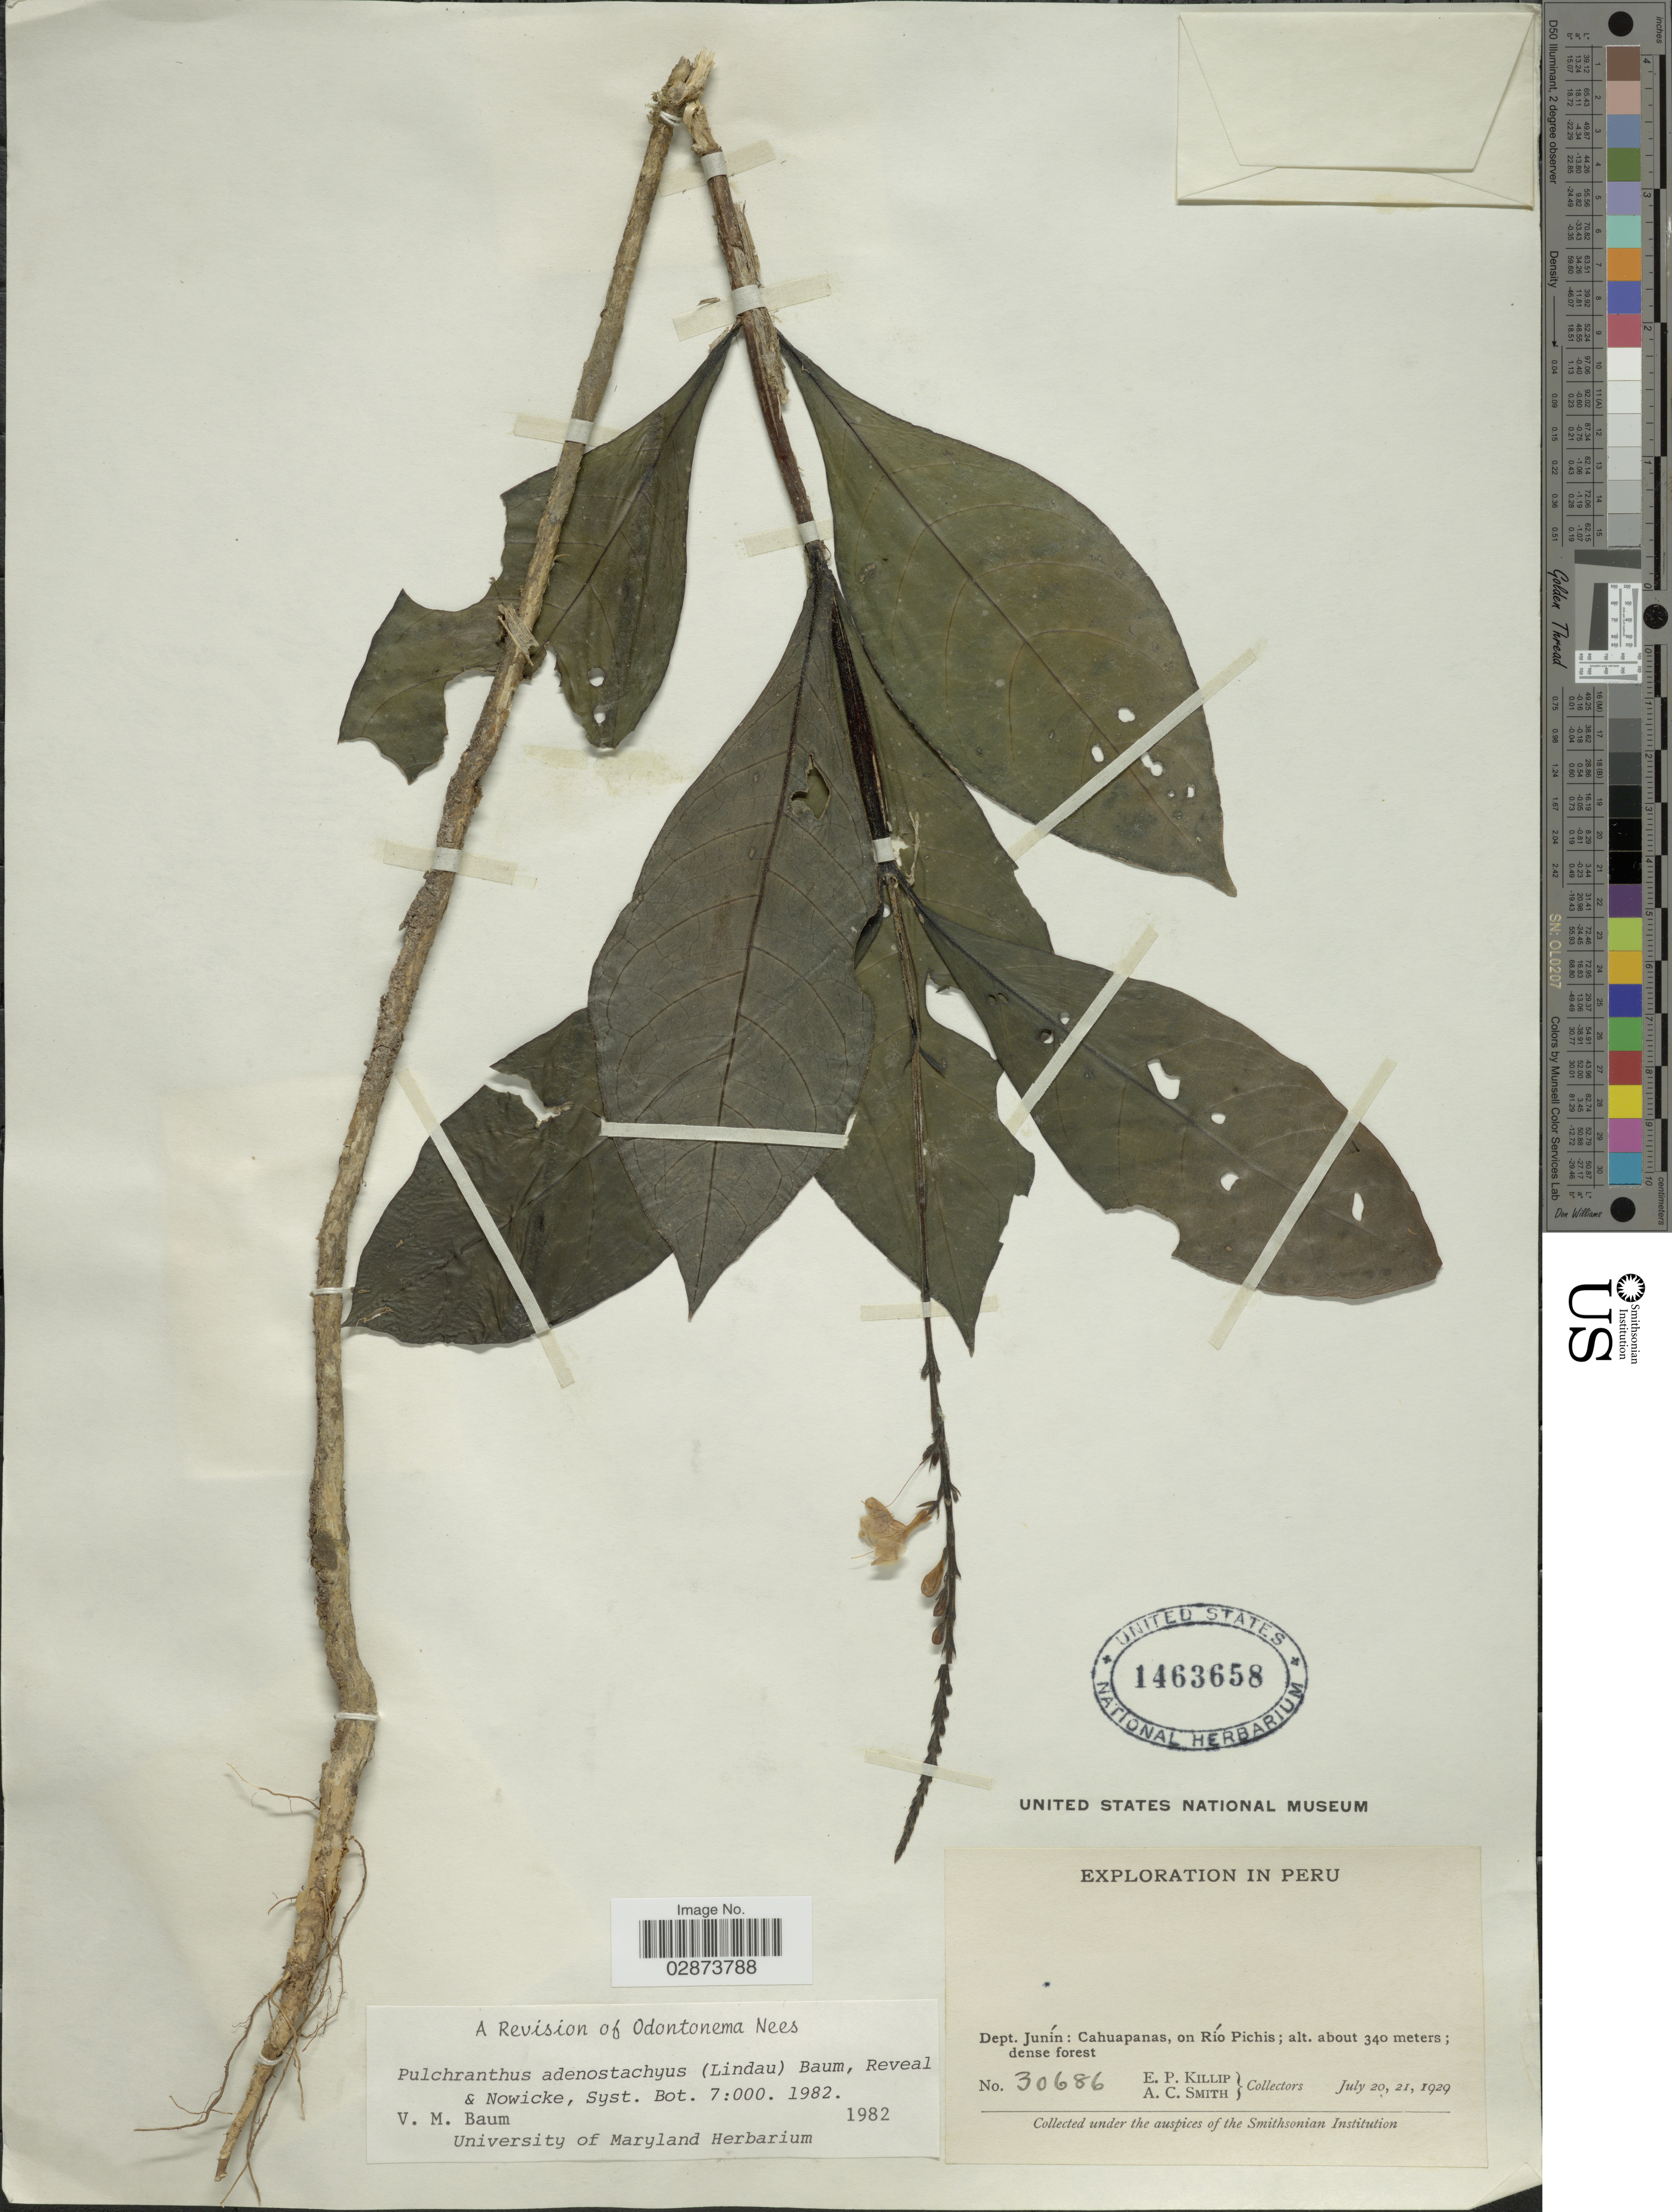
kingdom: Plantae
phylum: Tracheophyta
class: Magnoliopsida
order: Lamiales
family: Acanthaceae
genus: Pulchranthus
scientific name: Pulchranthus adenostachyus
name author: (Lindau) V.M. Baum et al.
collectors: E. P. Killip & A. C. Smith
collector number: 30686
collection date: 1929-07-20/1929-07-21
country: Peru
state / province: Junín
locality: Dept. Junín: Cahuapanas, on Río Pichis.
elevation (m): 340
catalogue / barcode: US 1463658